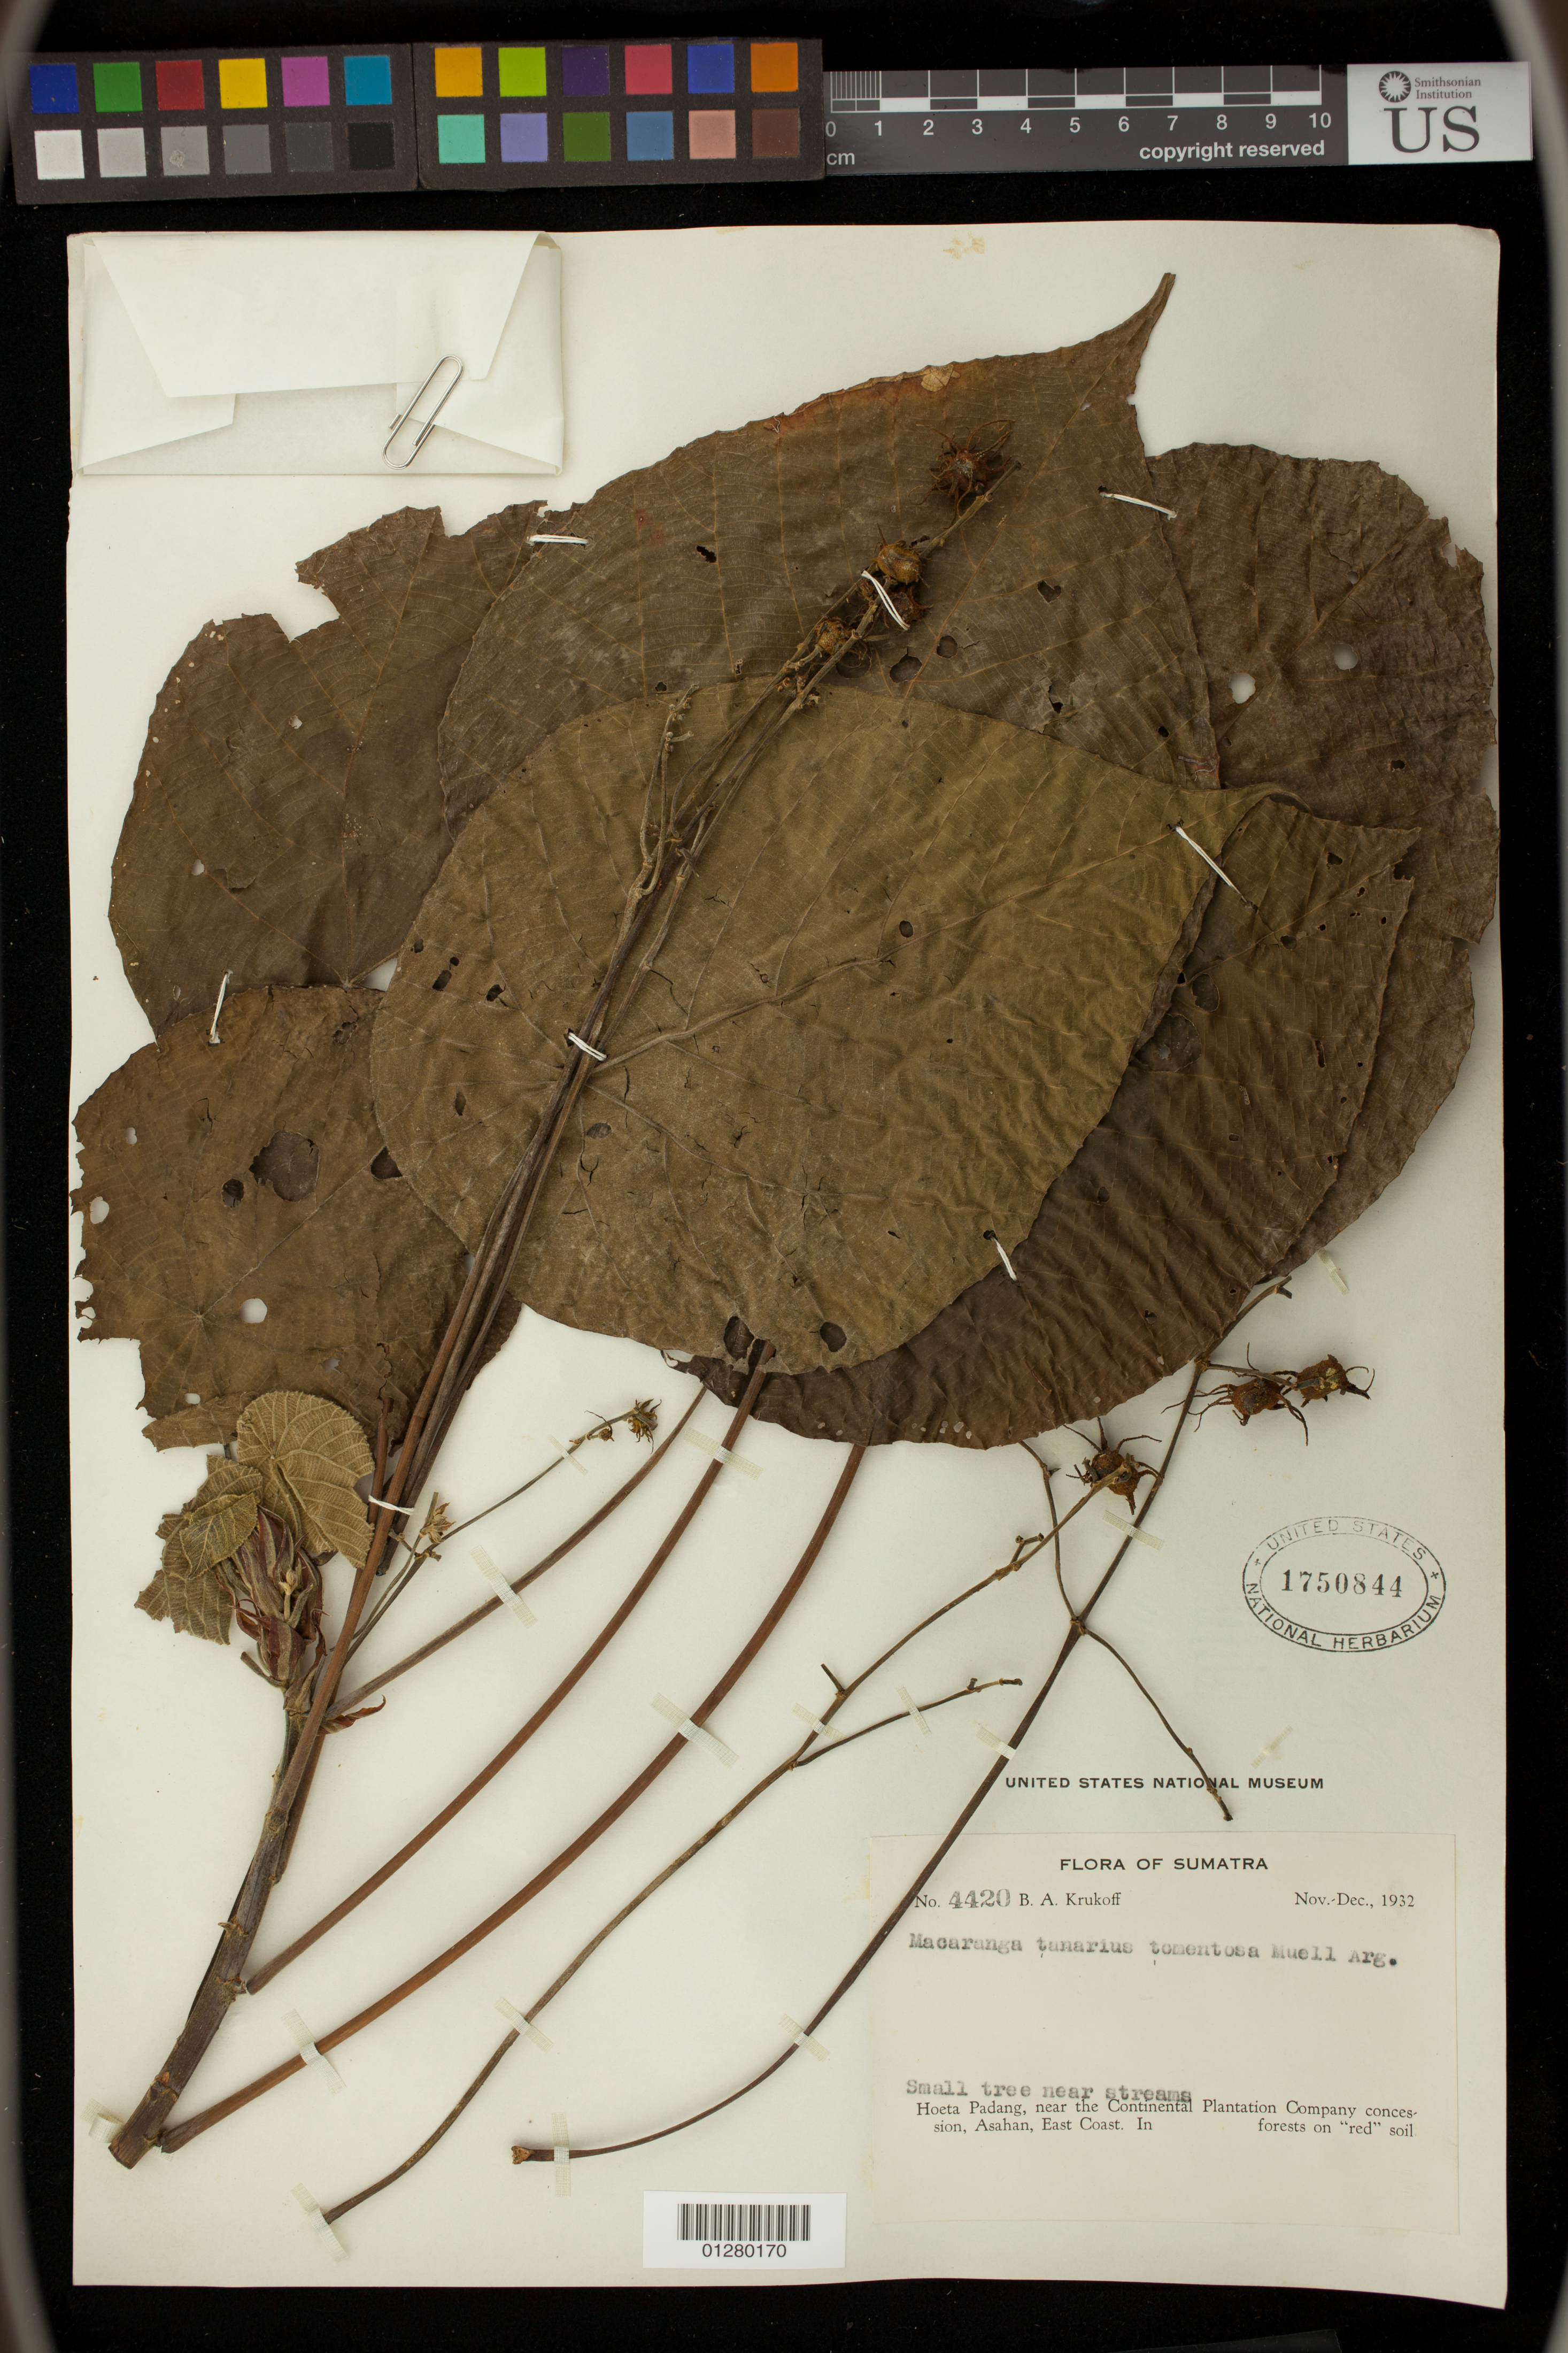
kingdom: Plantae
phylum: Tracheophyta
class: Magnoliopsida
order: Malpighiales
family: Euphorbiaceae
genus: Macaranga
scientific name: Macaranga tanarius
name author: (L.) Müll. Arg.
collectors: B. A. Krukoff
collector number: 4420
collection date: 1932-11/1932-12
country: Indonesia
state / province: Sumatra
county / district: Sumatera Utara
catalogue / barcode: US 1750844